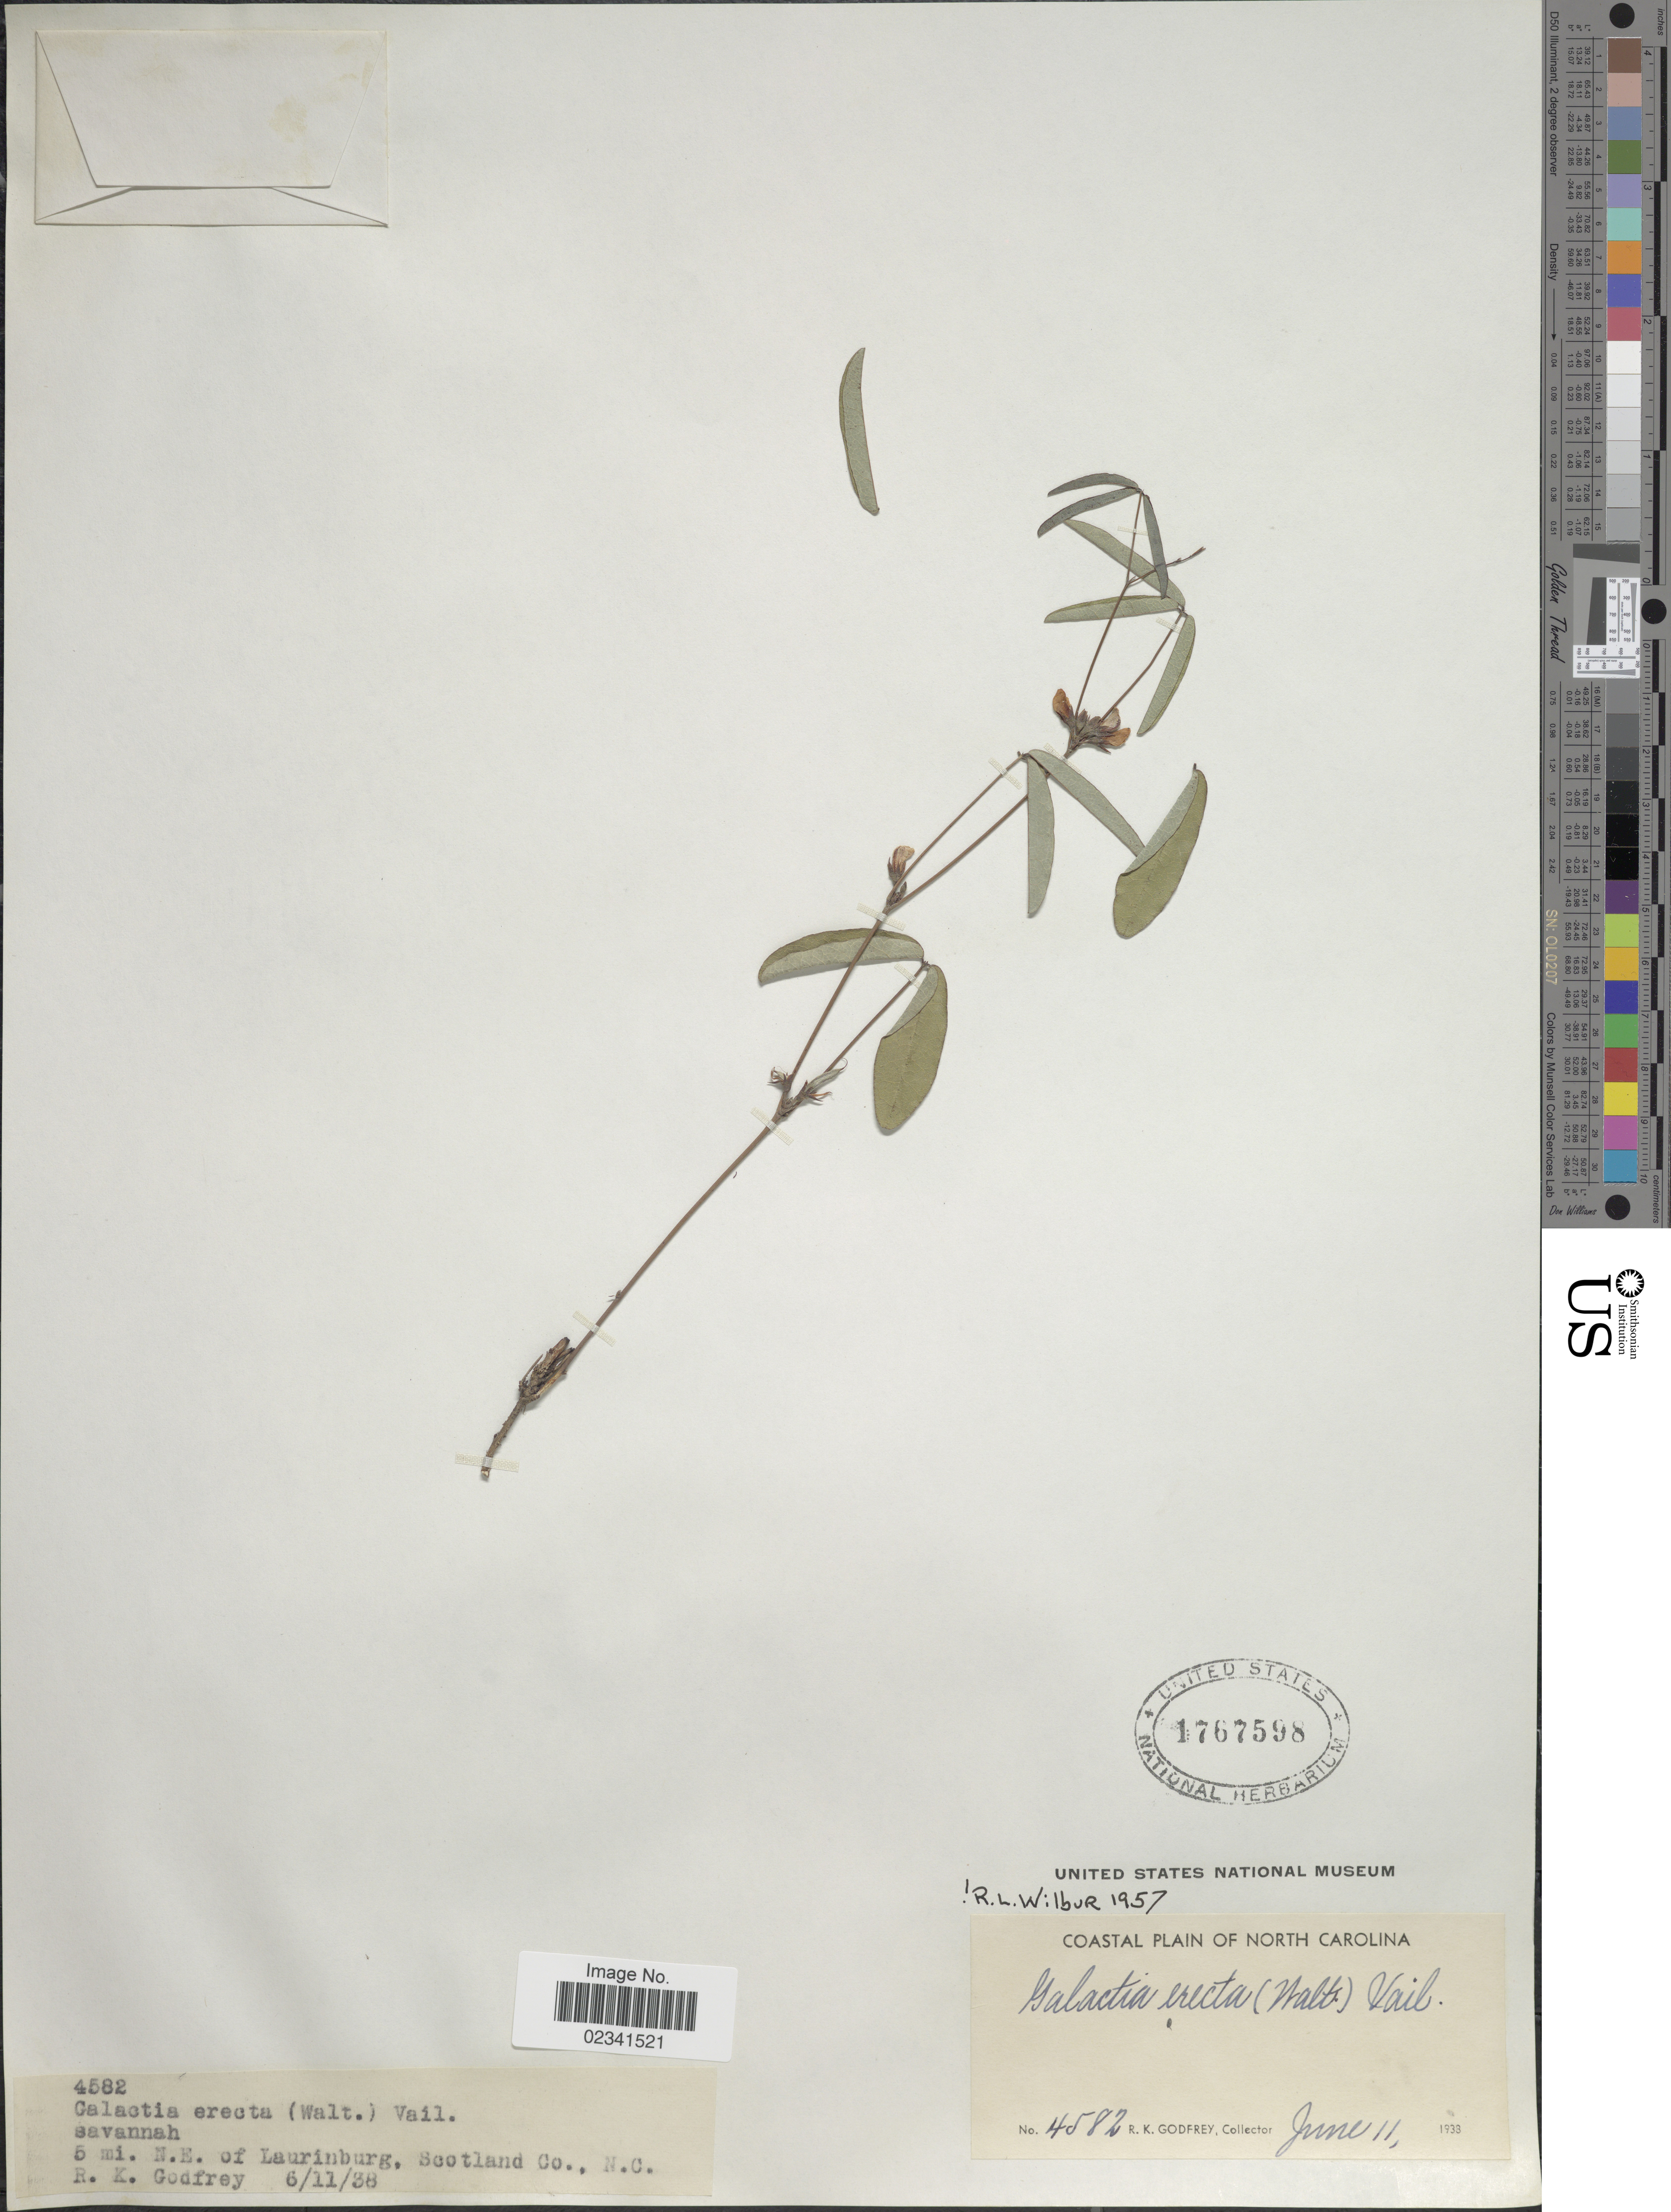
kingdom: Plantae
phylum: Tracheophyta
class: Magnoliopsida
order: Fabales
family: Fabaceae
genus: Galactia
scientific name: Galactia erecta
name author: (Walter) Vail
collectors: R. K. Godfrey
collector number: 4582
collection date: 1938-06-11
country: United States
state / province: North Carolina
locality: Coastal Plain of North Carolina, 5 mi. N.E. of Laurinburg, Scotland Co., N.C.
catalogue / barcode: US 1767598